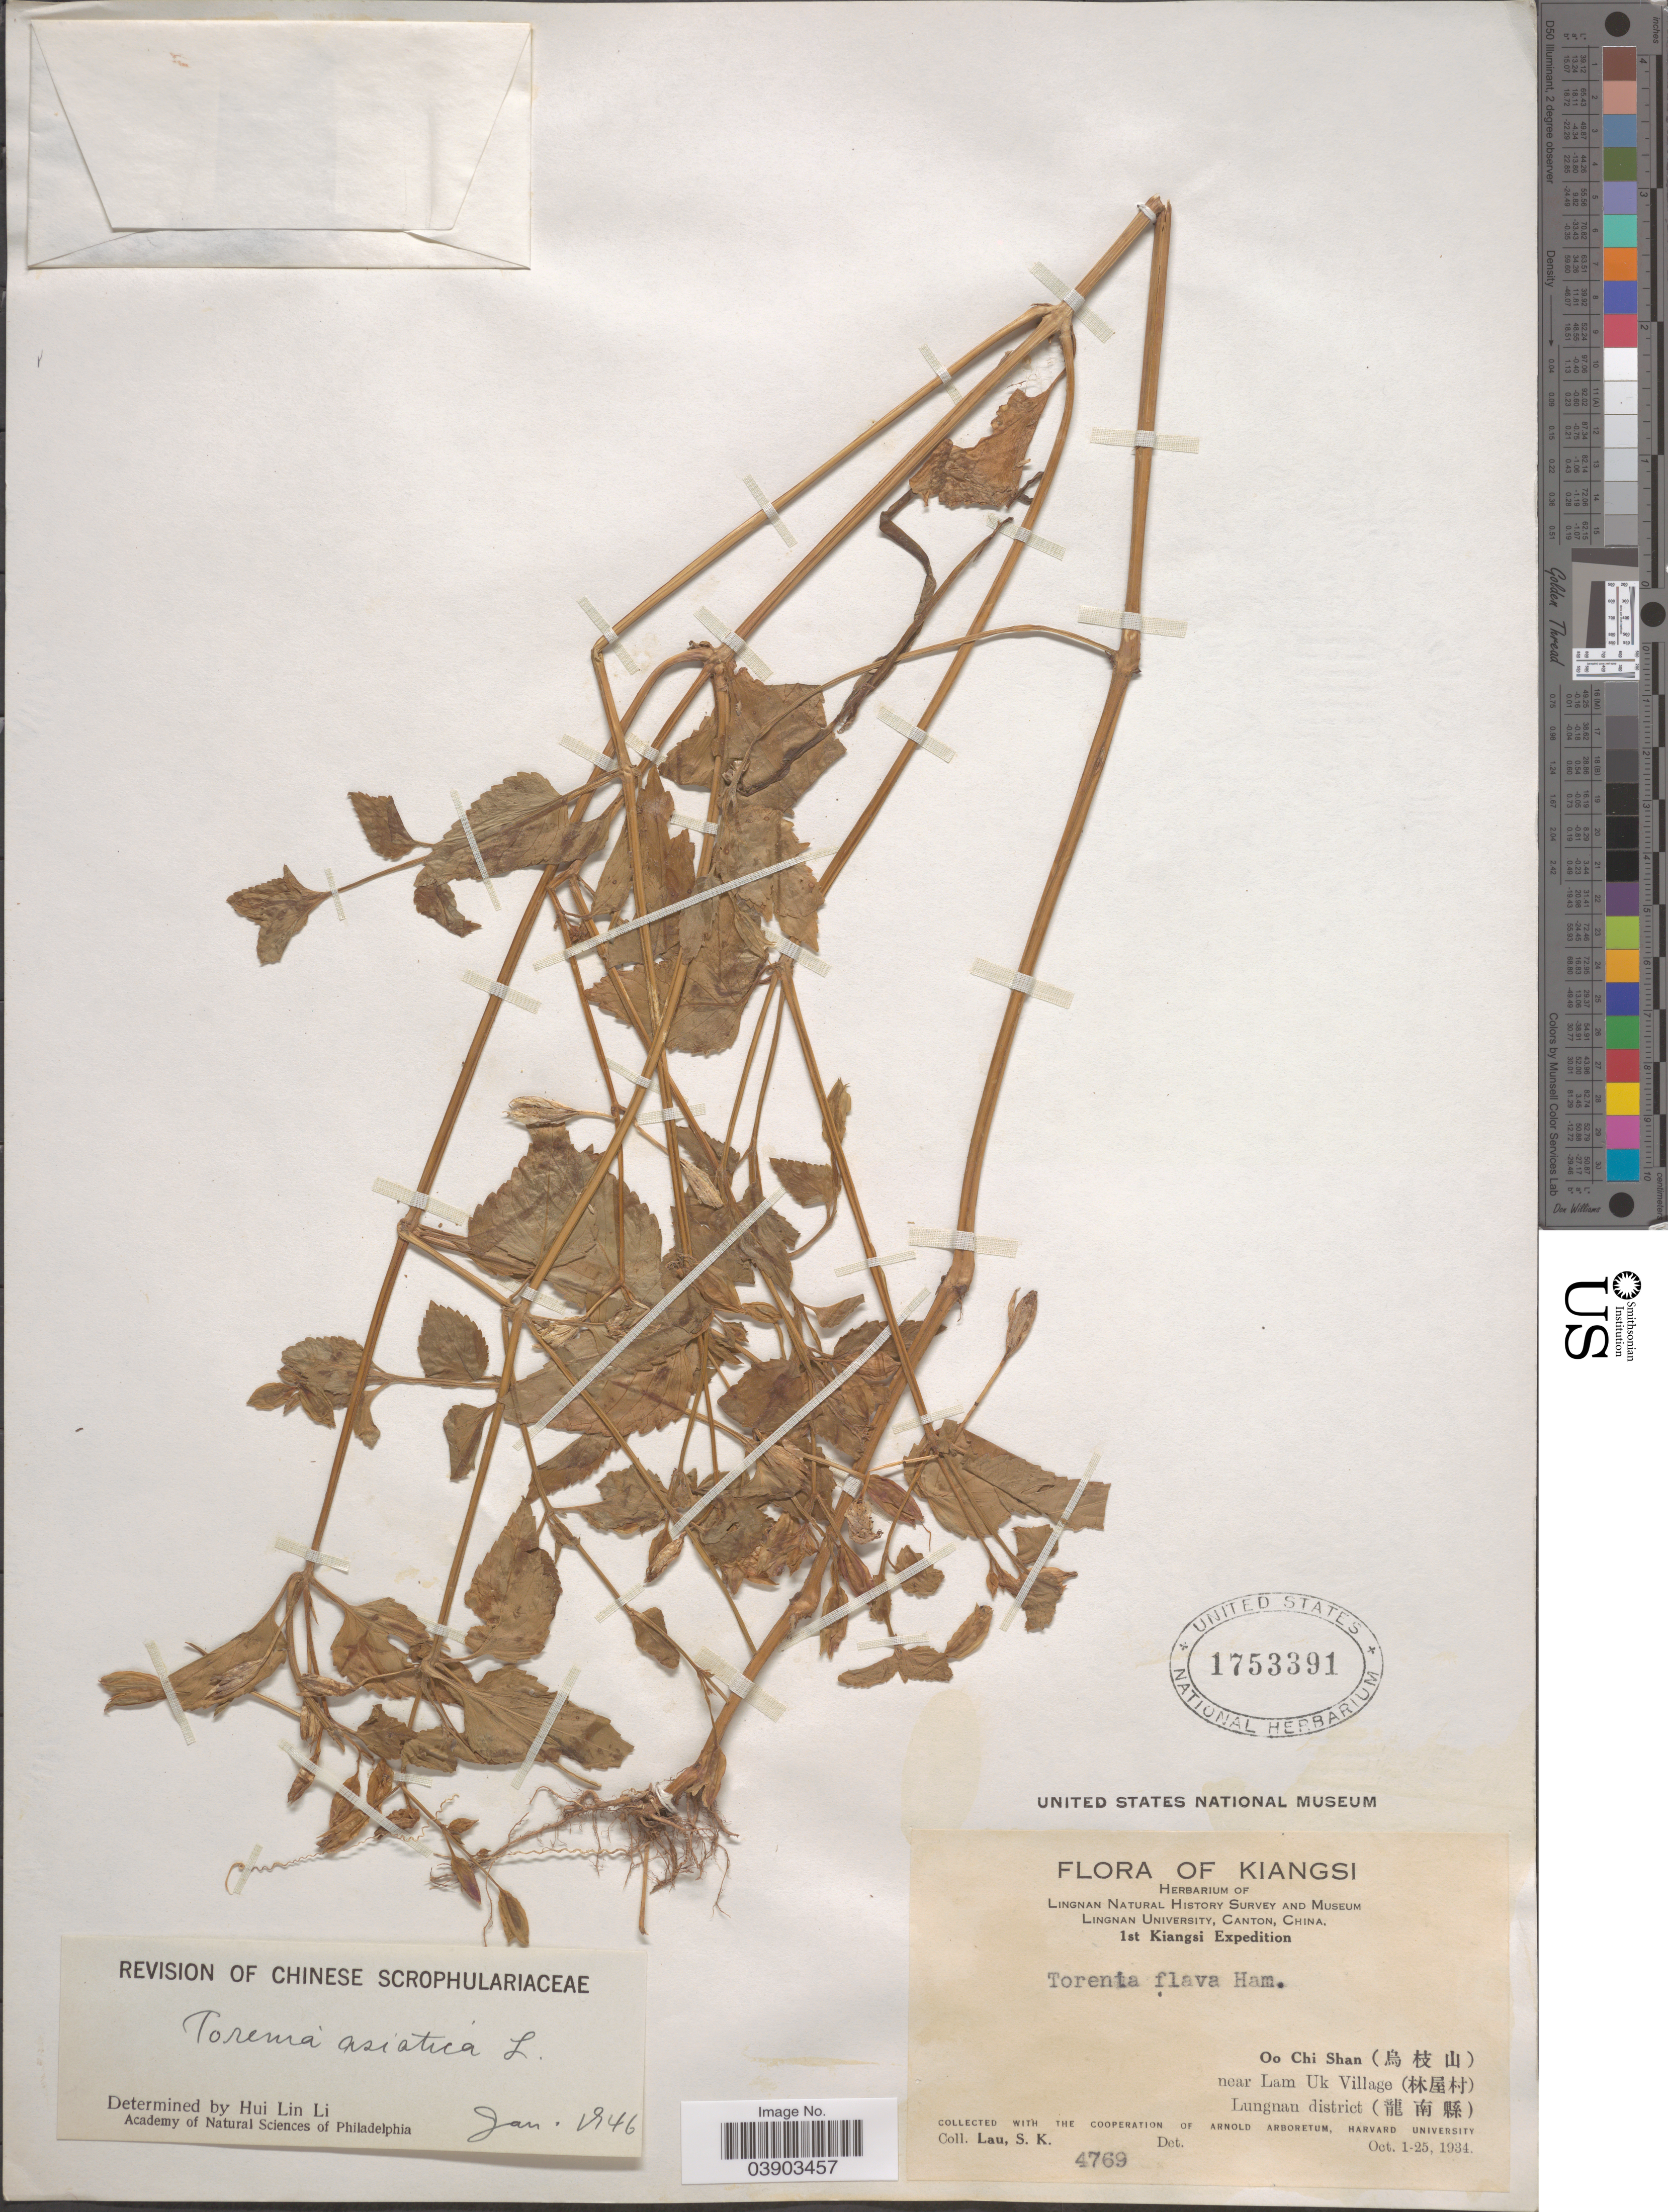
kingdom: Plantae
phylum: Tracheophyta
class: Magnoliopsida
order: Lamiales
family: Linderniaceae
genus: Torenia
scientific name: Torenia asiatica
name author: L.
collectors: S. K. Lau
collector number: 4769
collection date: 1934-10-01/1934-10-25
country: China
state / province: Jiangxi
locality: Kiangsi. Oo Chi Shan (X) near Lam Uk Village (X) Lungnan district (X).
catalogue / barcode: US 1753391